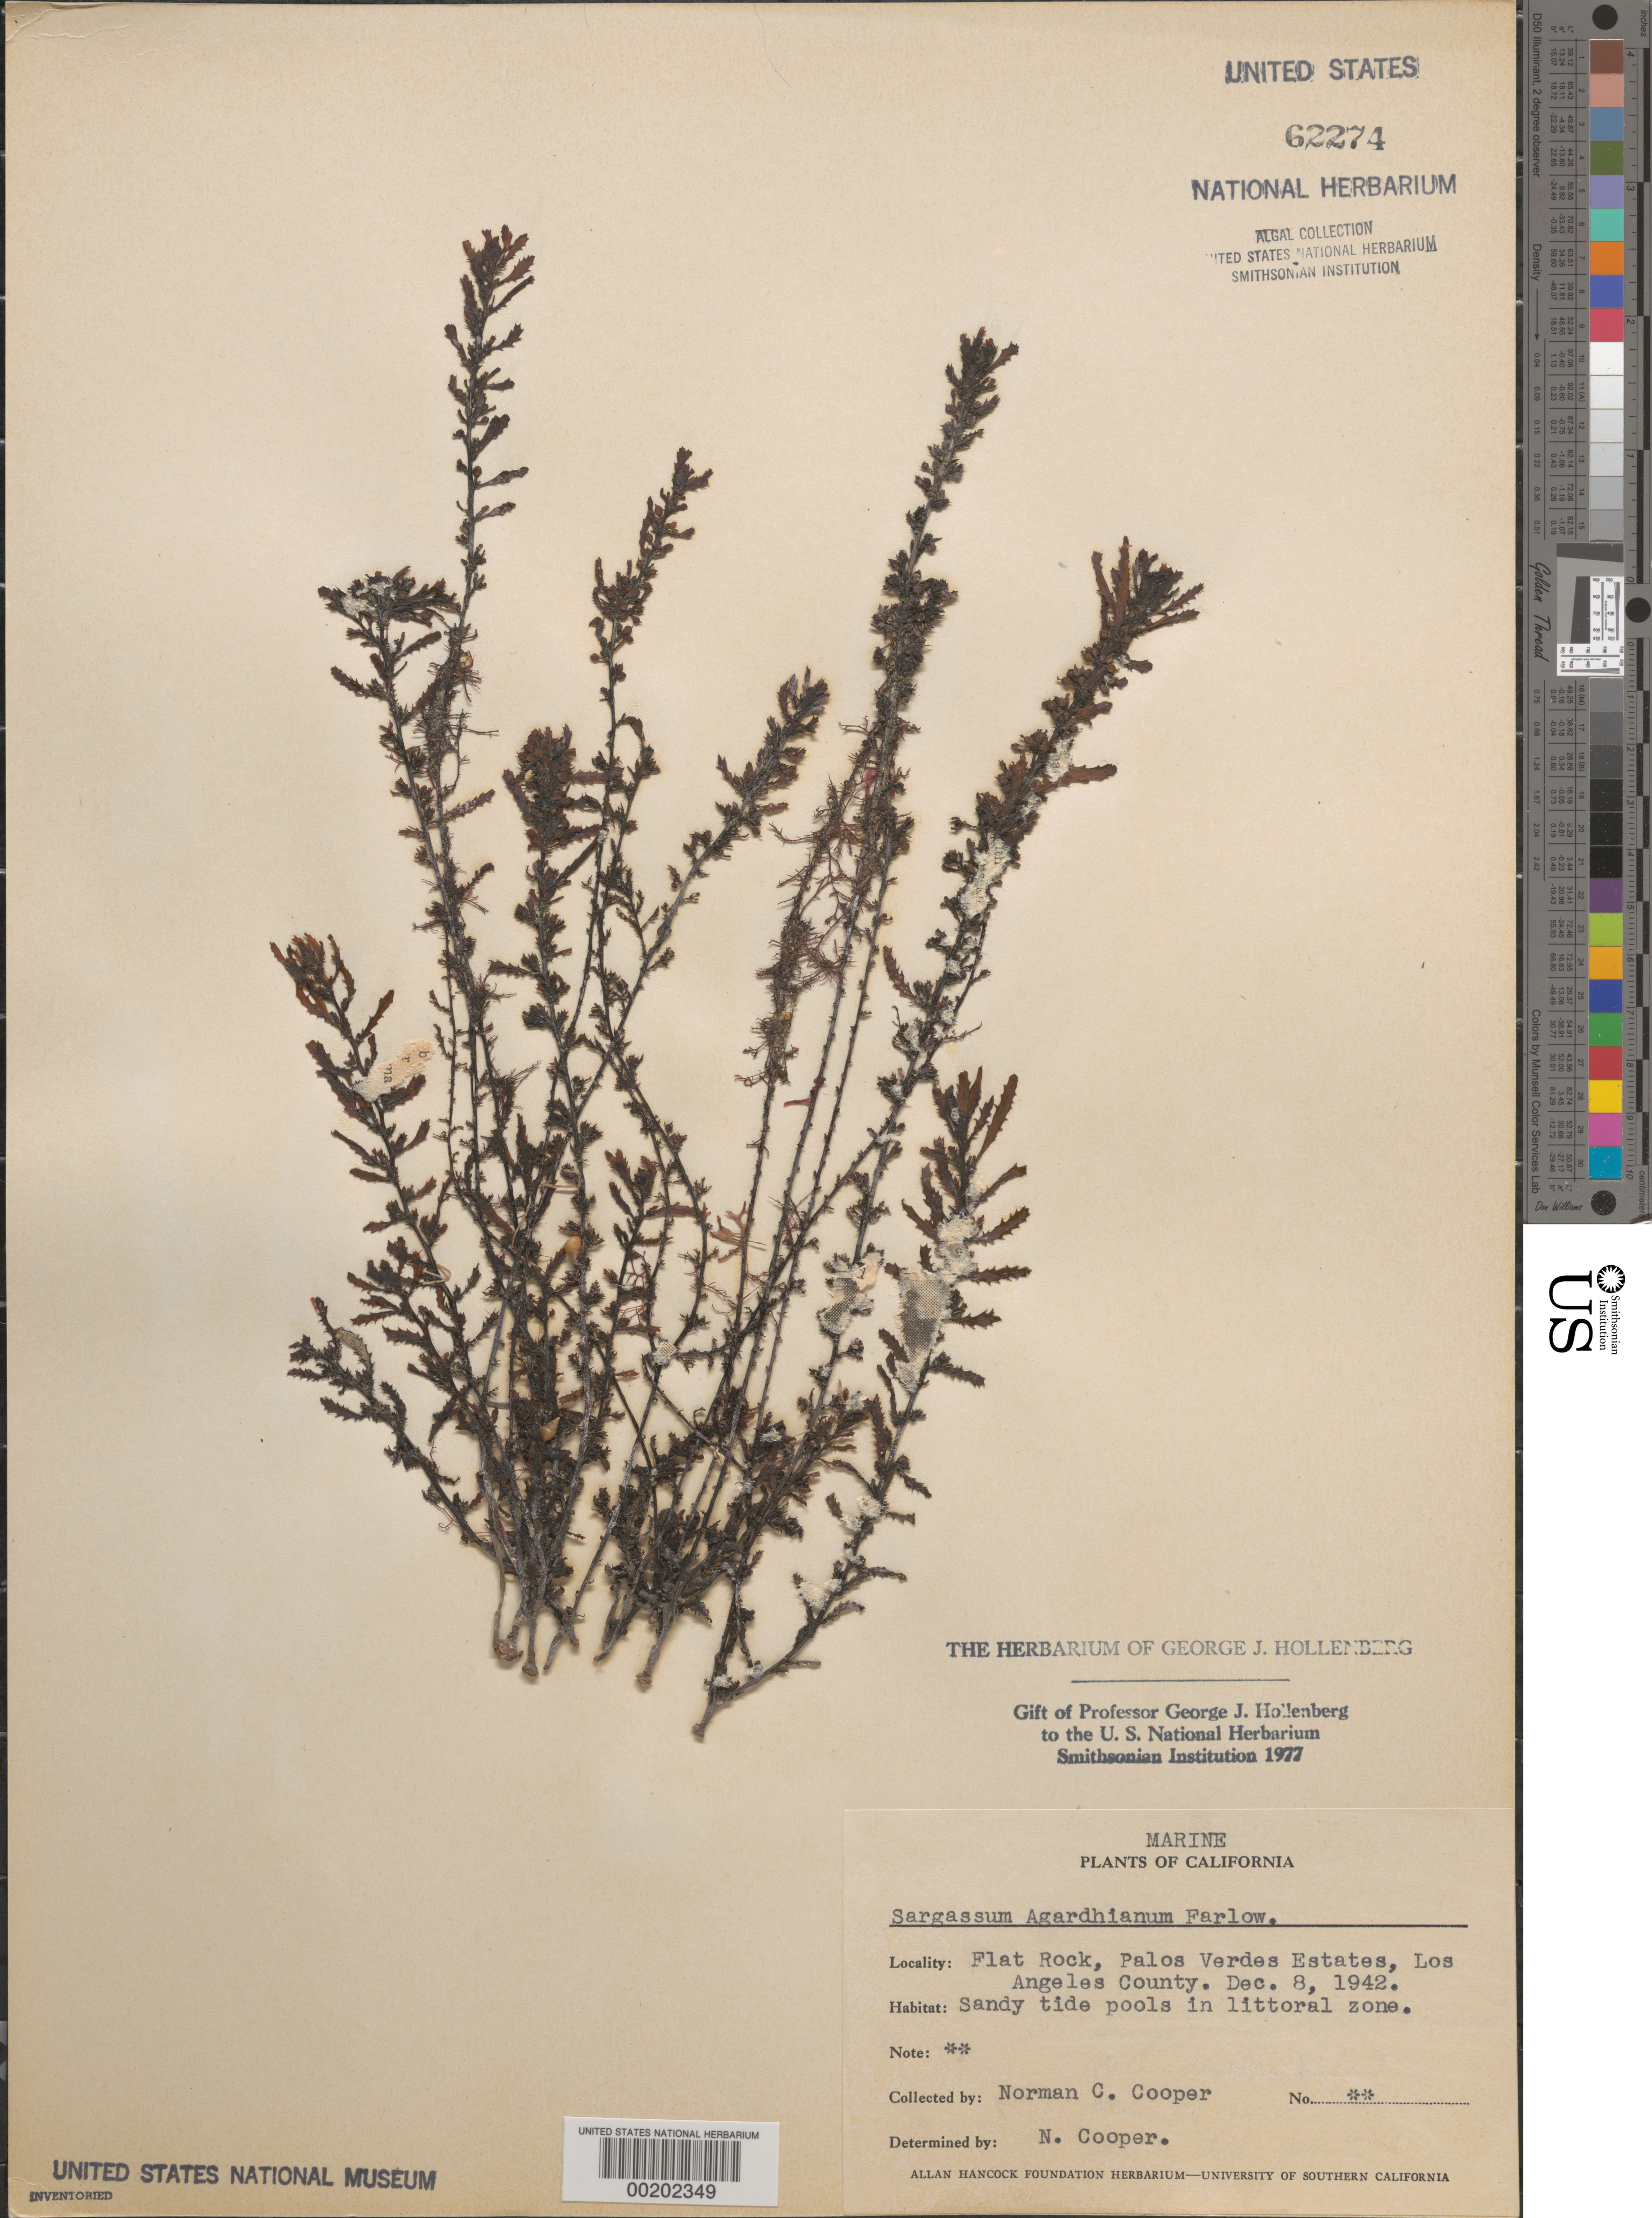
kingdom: Chromista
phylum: Ochrophyta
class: Phaeophyceae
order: Fucales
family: Sargassaceae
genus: Sargassum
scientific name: Sargassum agardhianum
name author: Farl. in J. Agardh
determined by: Cooper, N. C.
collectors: N. Cooper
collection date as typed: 08 Dec 1942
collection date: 1942-12-08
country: United States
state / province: California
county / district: Los Angeles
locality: Flat Rock, Palos Verdes Estates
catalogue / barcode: US 62274